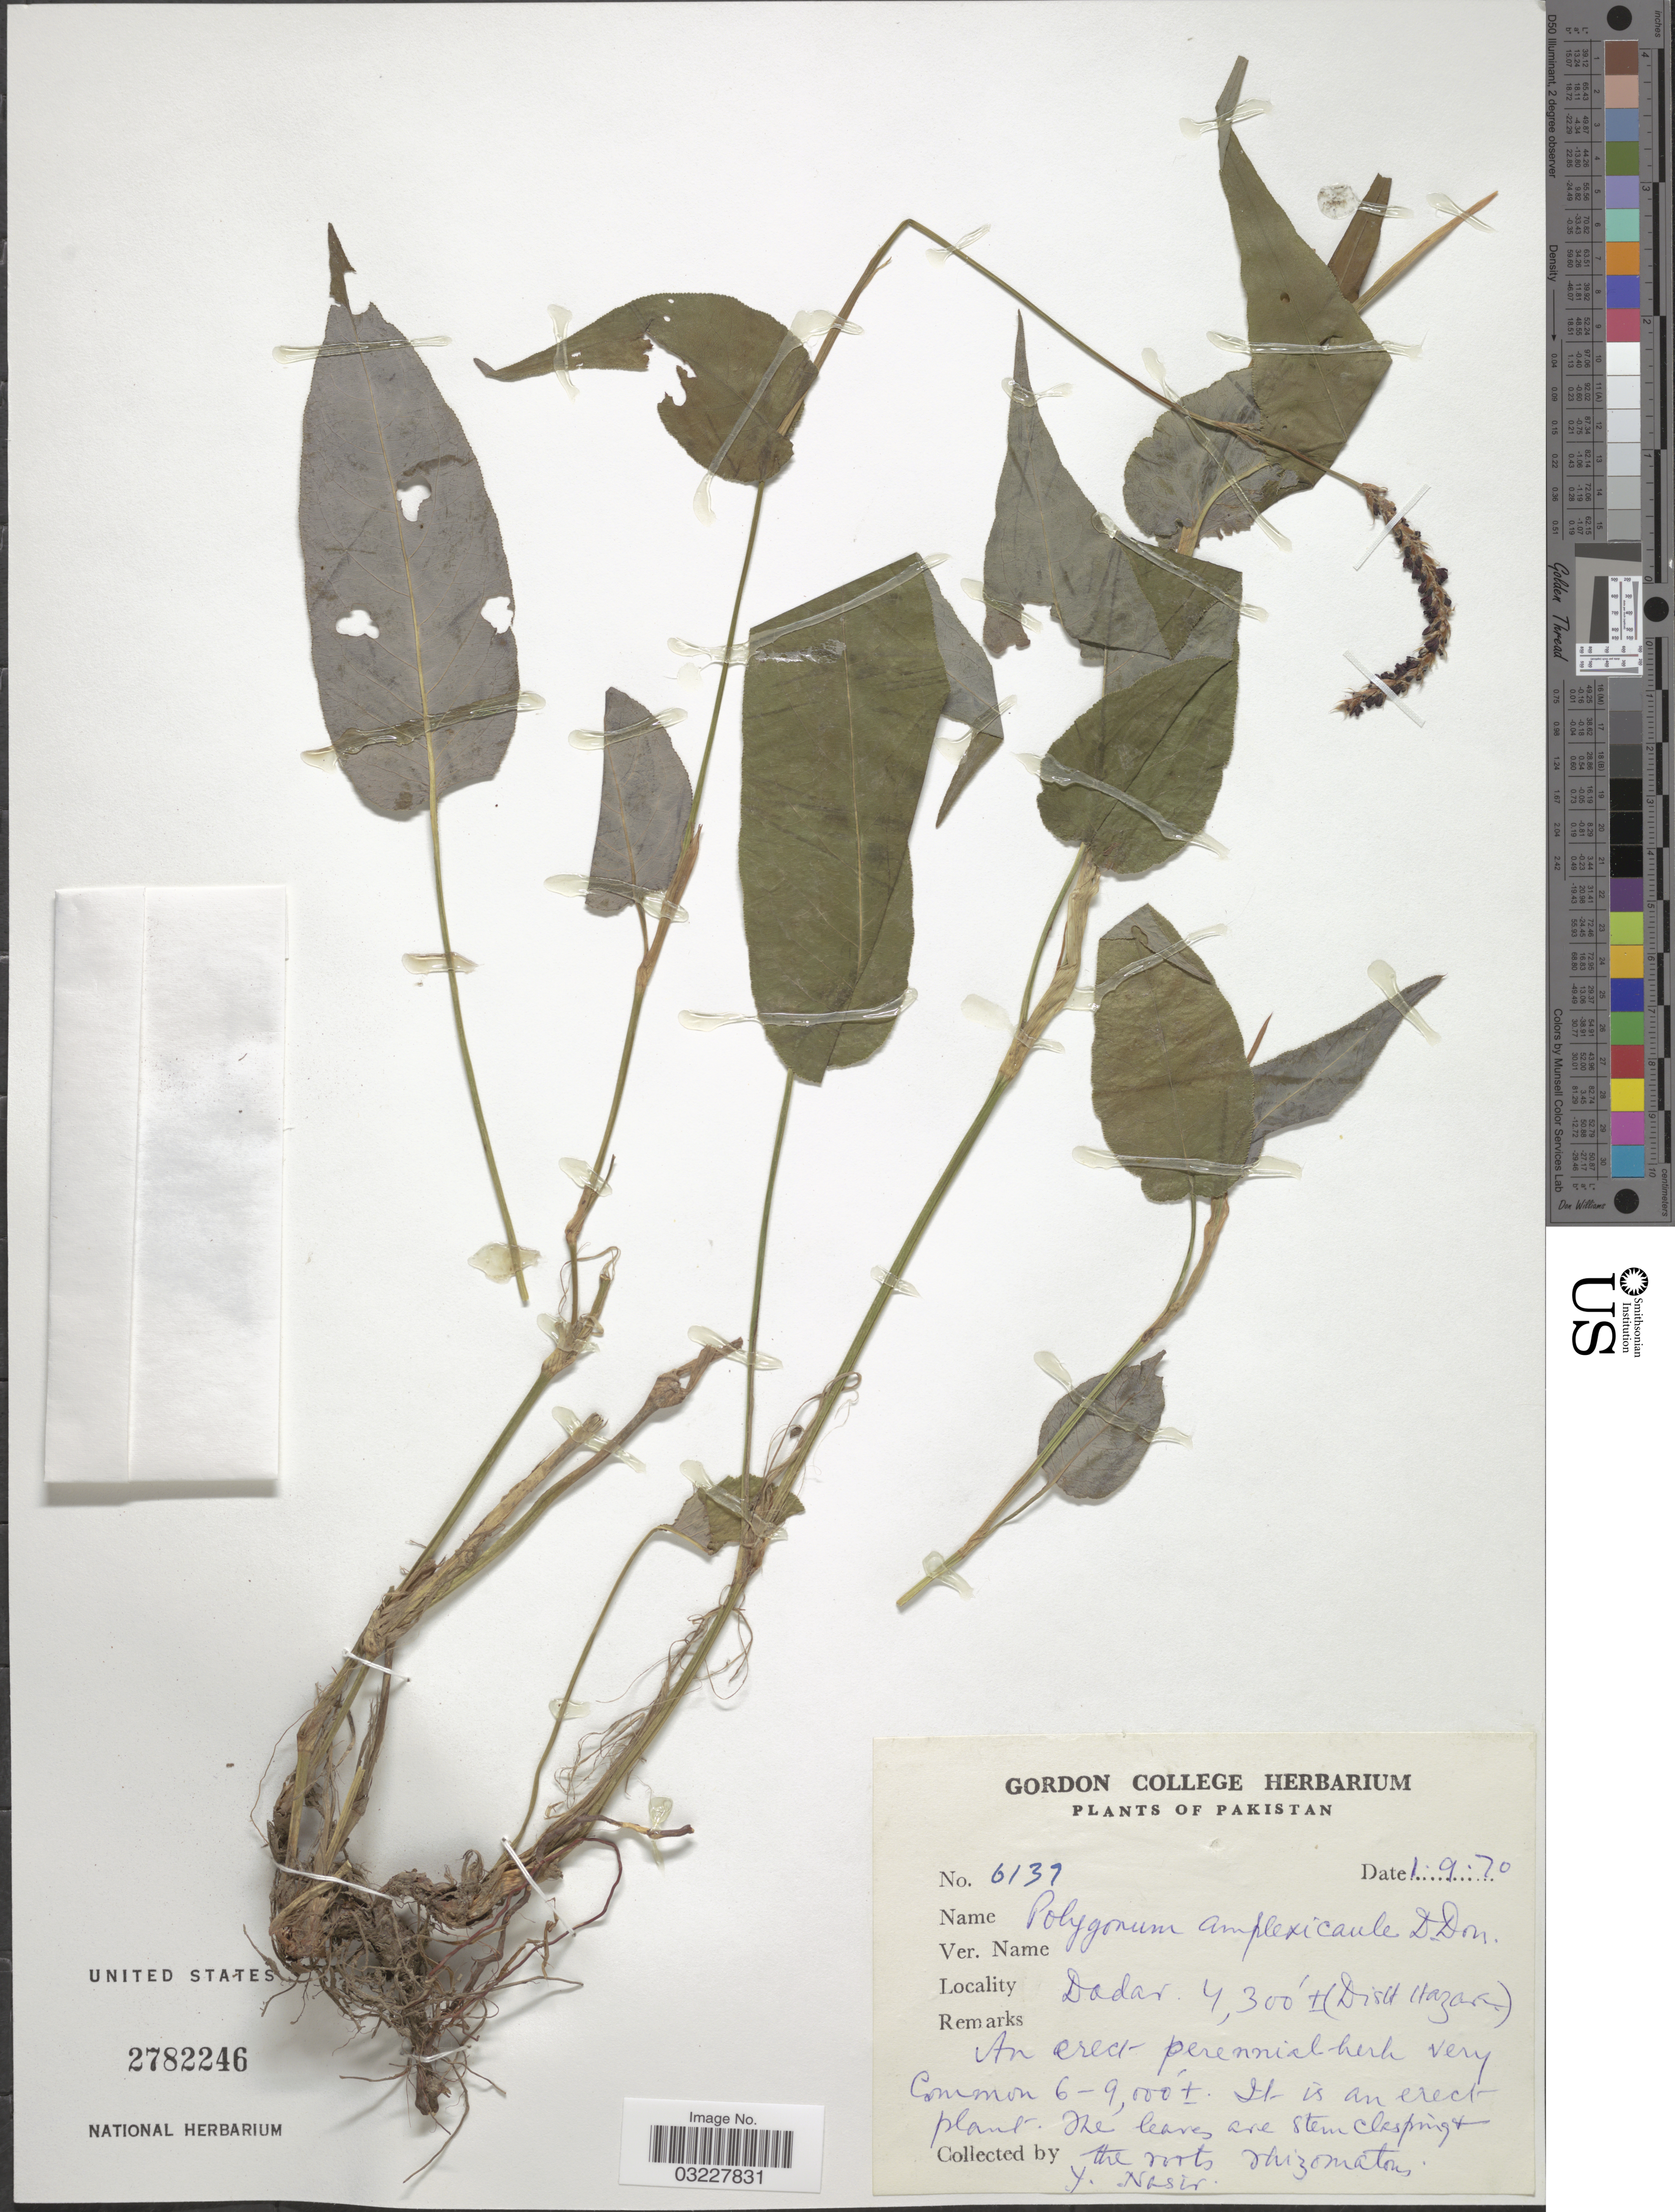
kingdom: Plantae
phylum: Tracheophyta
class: Magnoliopsida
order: Caryophyllales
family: Polygonaceae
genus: Bistorta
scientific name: Bistorta amplexicaulis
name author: (D. Don) Greene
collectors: Y. Nasir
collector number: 6137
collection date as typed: Transcribed d/m/y: 1/9/70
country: Pakistan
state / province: Khyber Pakhtunkhwa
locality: Dadar (Distt Hazara).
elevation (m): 1311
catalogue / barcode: US 2782246